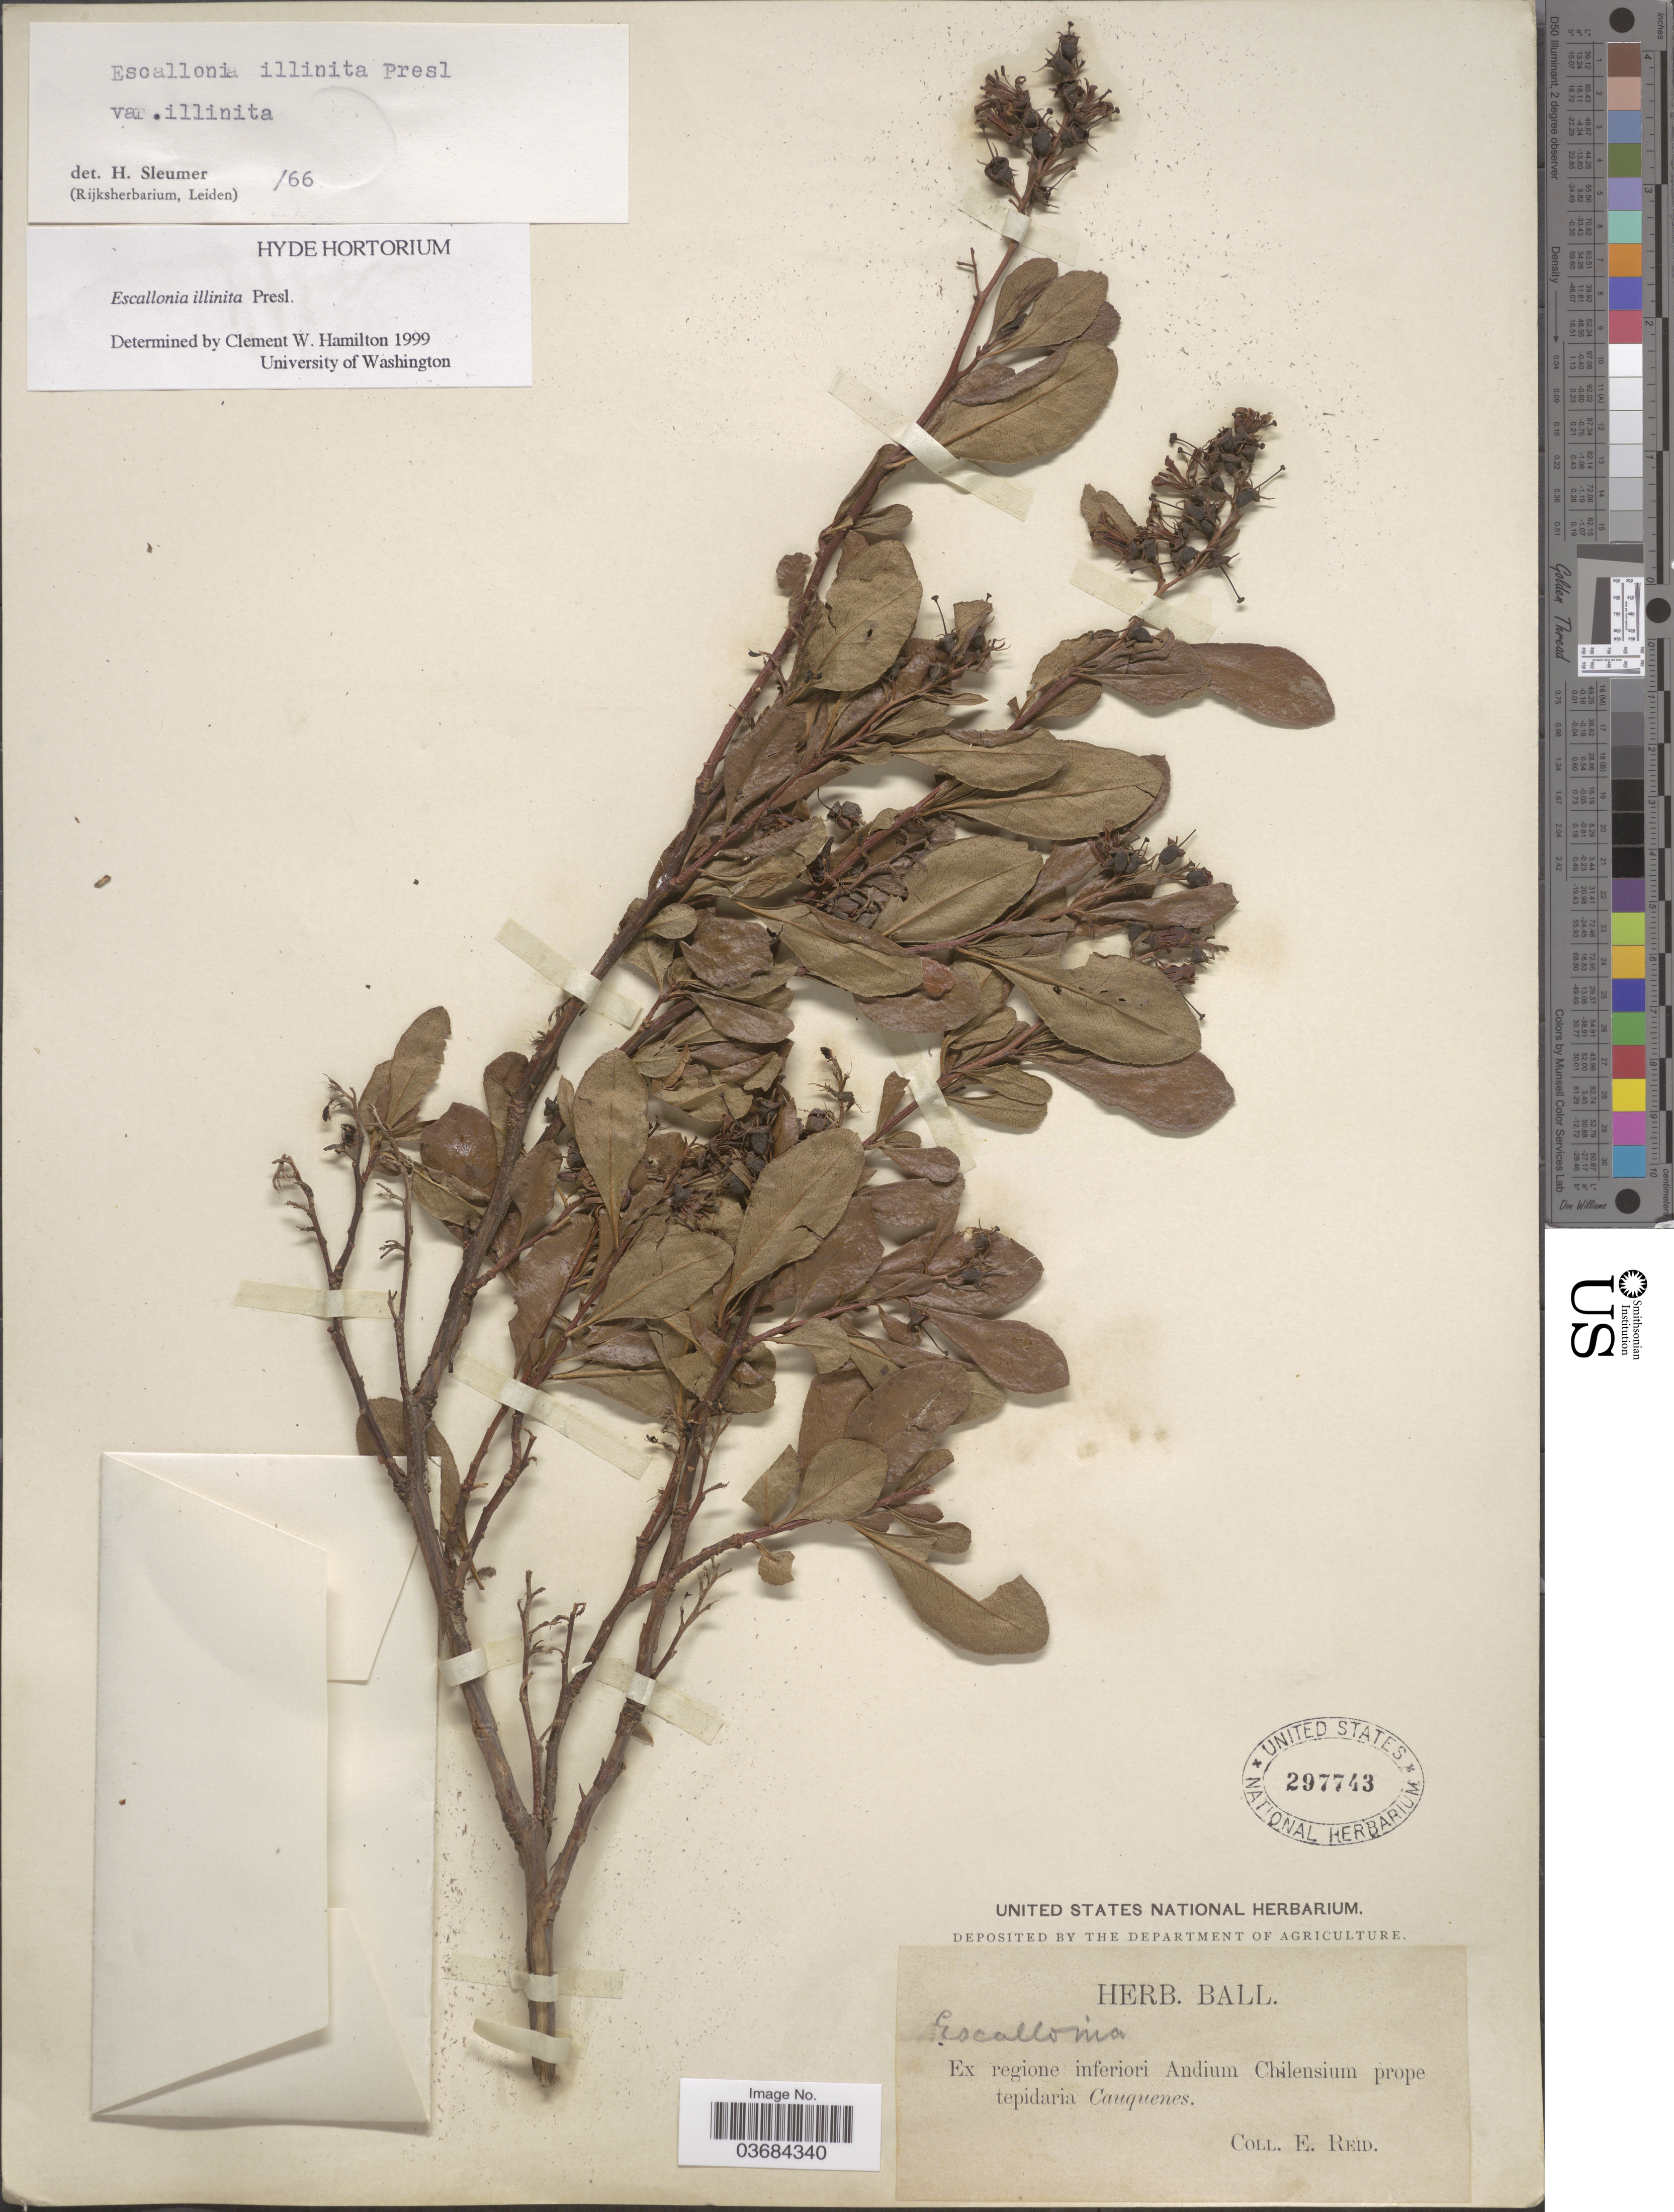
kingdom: Plantae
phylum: Tracheophyta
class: Magnoliopsida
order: Escalloniales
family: Escalloniaceae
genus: Escallonia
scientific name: Escallonia illinita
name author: C. Presl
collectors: E. Reid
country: Chile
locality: Ex regione inferiori Andium Chilensium prope tepidaria Cauquenes.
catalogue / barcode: US 297743